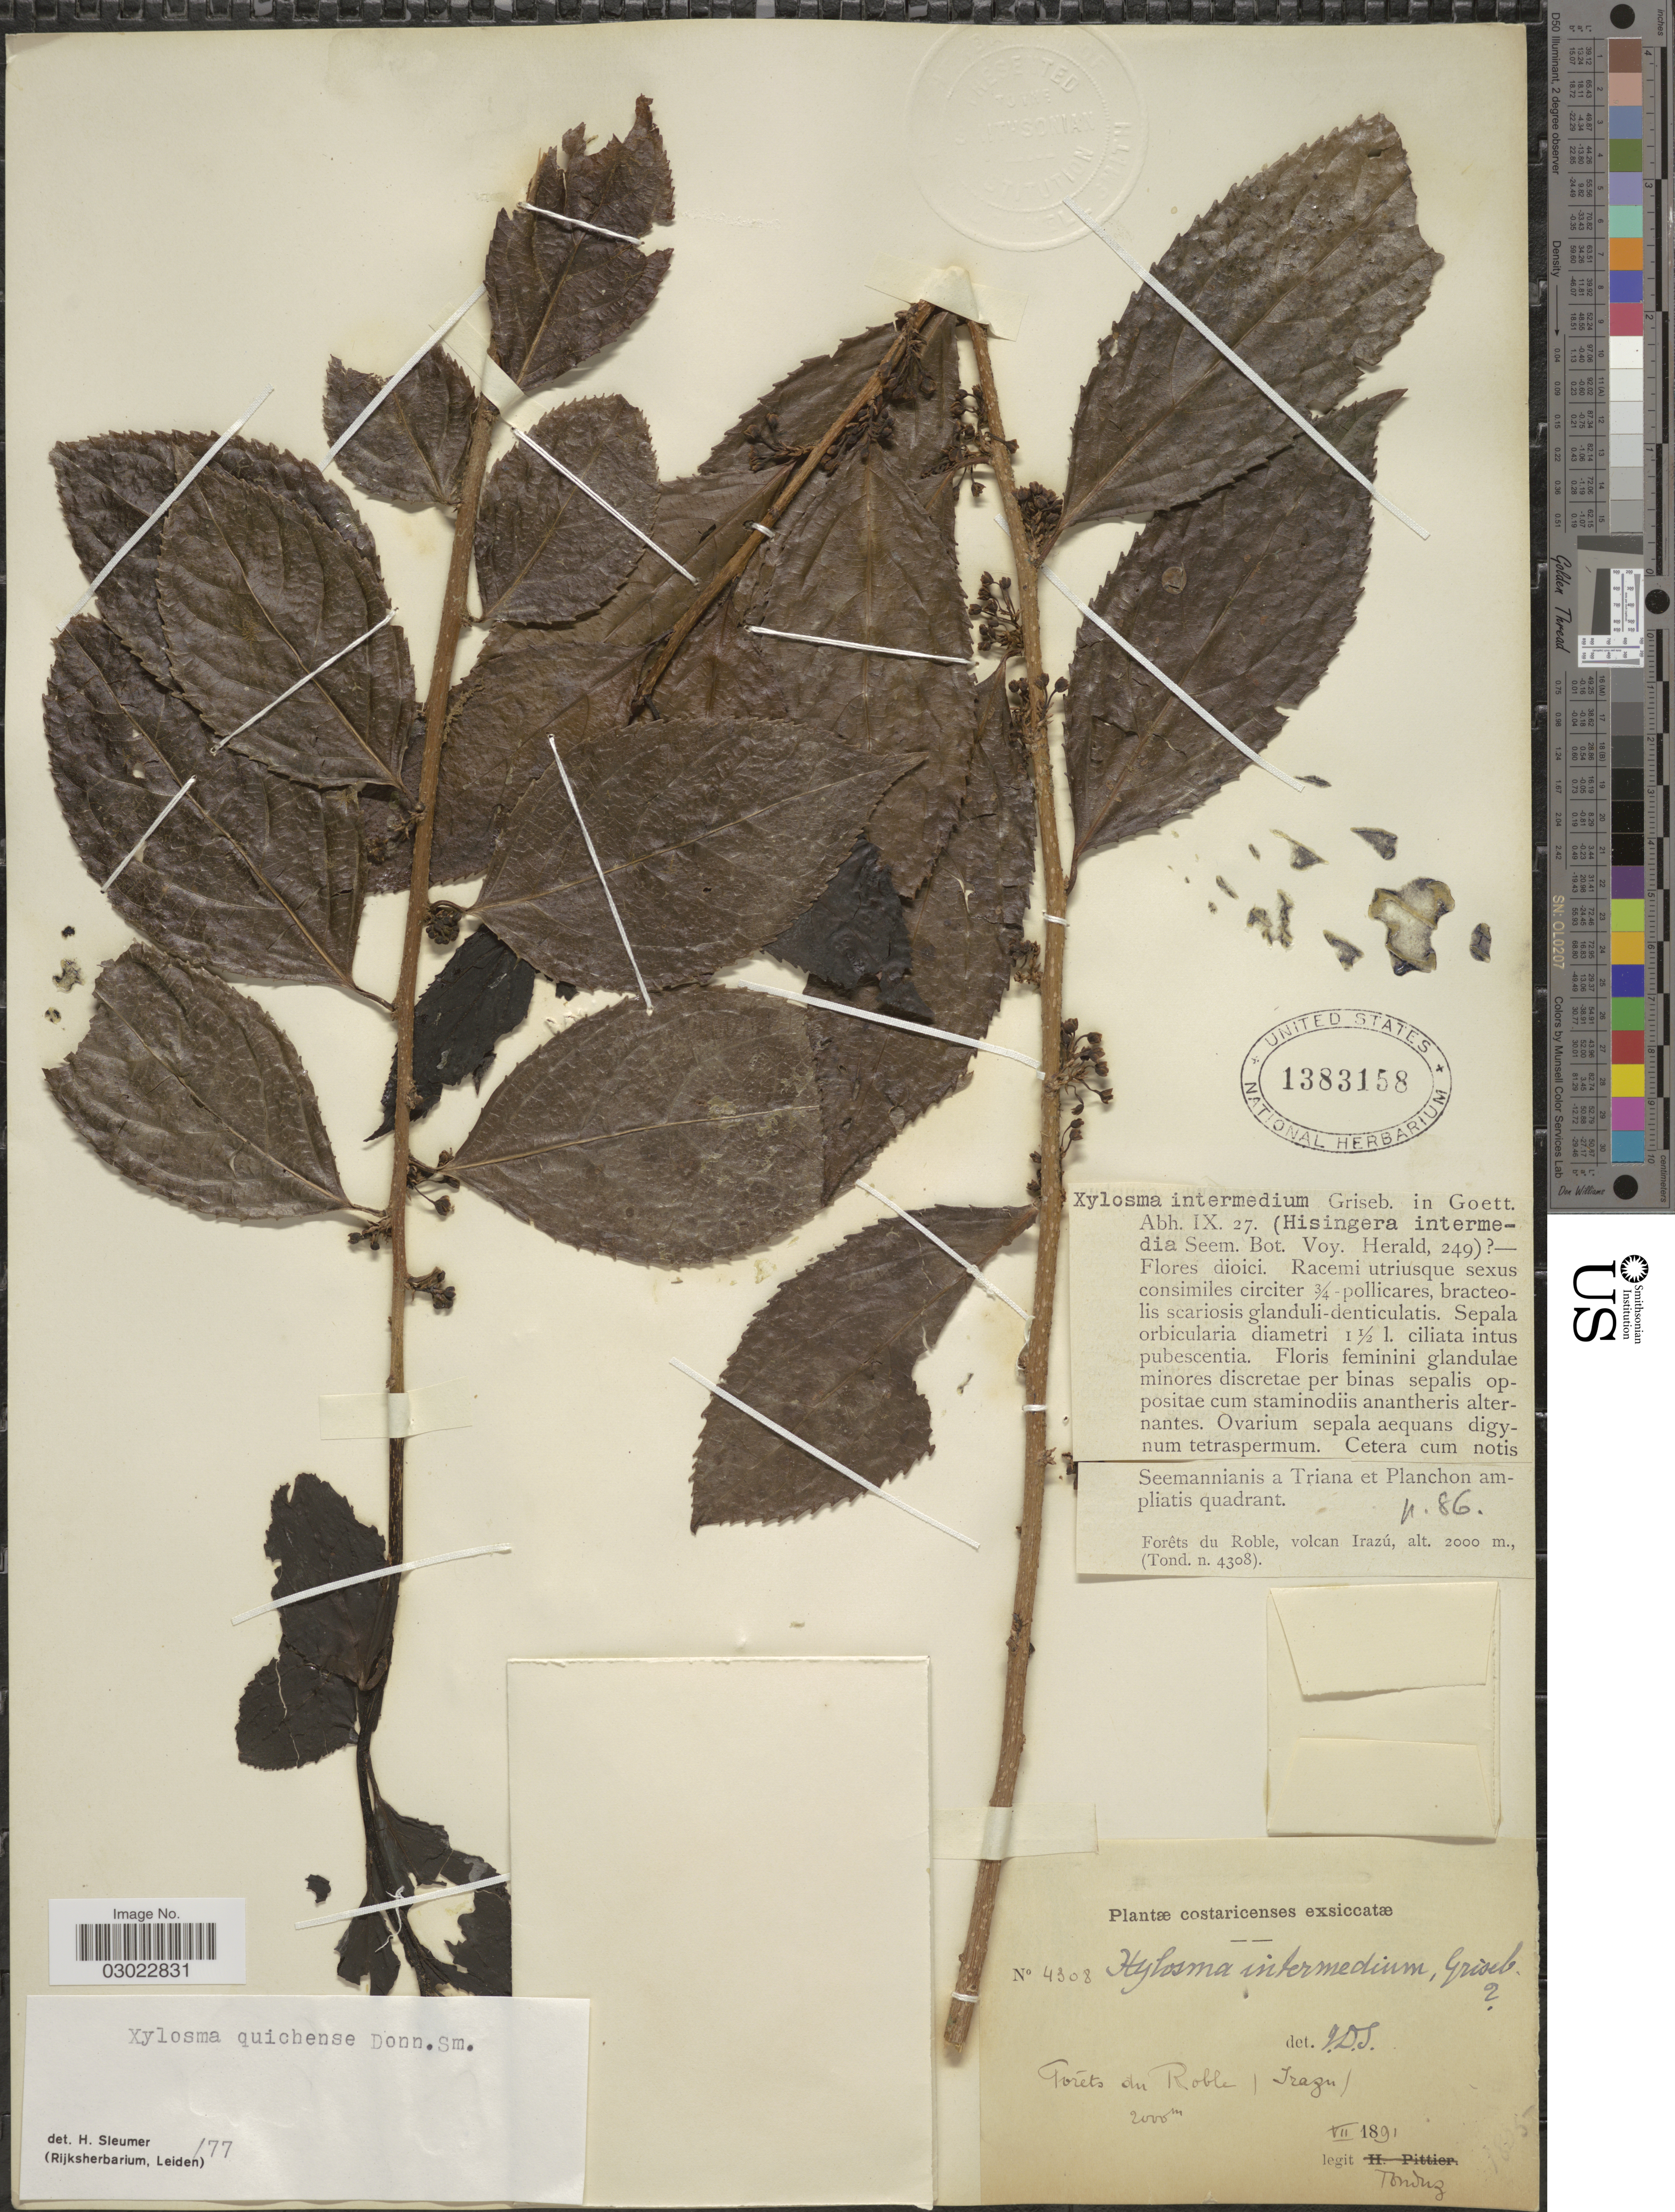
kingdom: Plantae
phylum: Tracheophyta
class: Magnoliopsida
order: Malpighiales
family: Salicaceae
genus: Xylosma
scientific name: Xylosma quichensis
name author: Donn. Sm.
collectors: Tonduz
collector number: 4308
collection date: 1891-07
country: Costa Rica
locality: Foréts de Roble (Irazu). Volcan Irazú.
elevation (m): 2000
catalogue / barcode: US 1383158